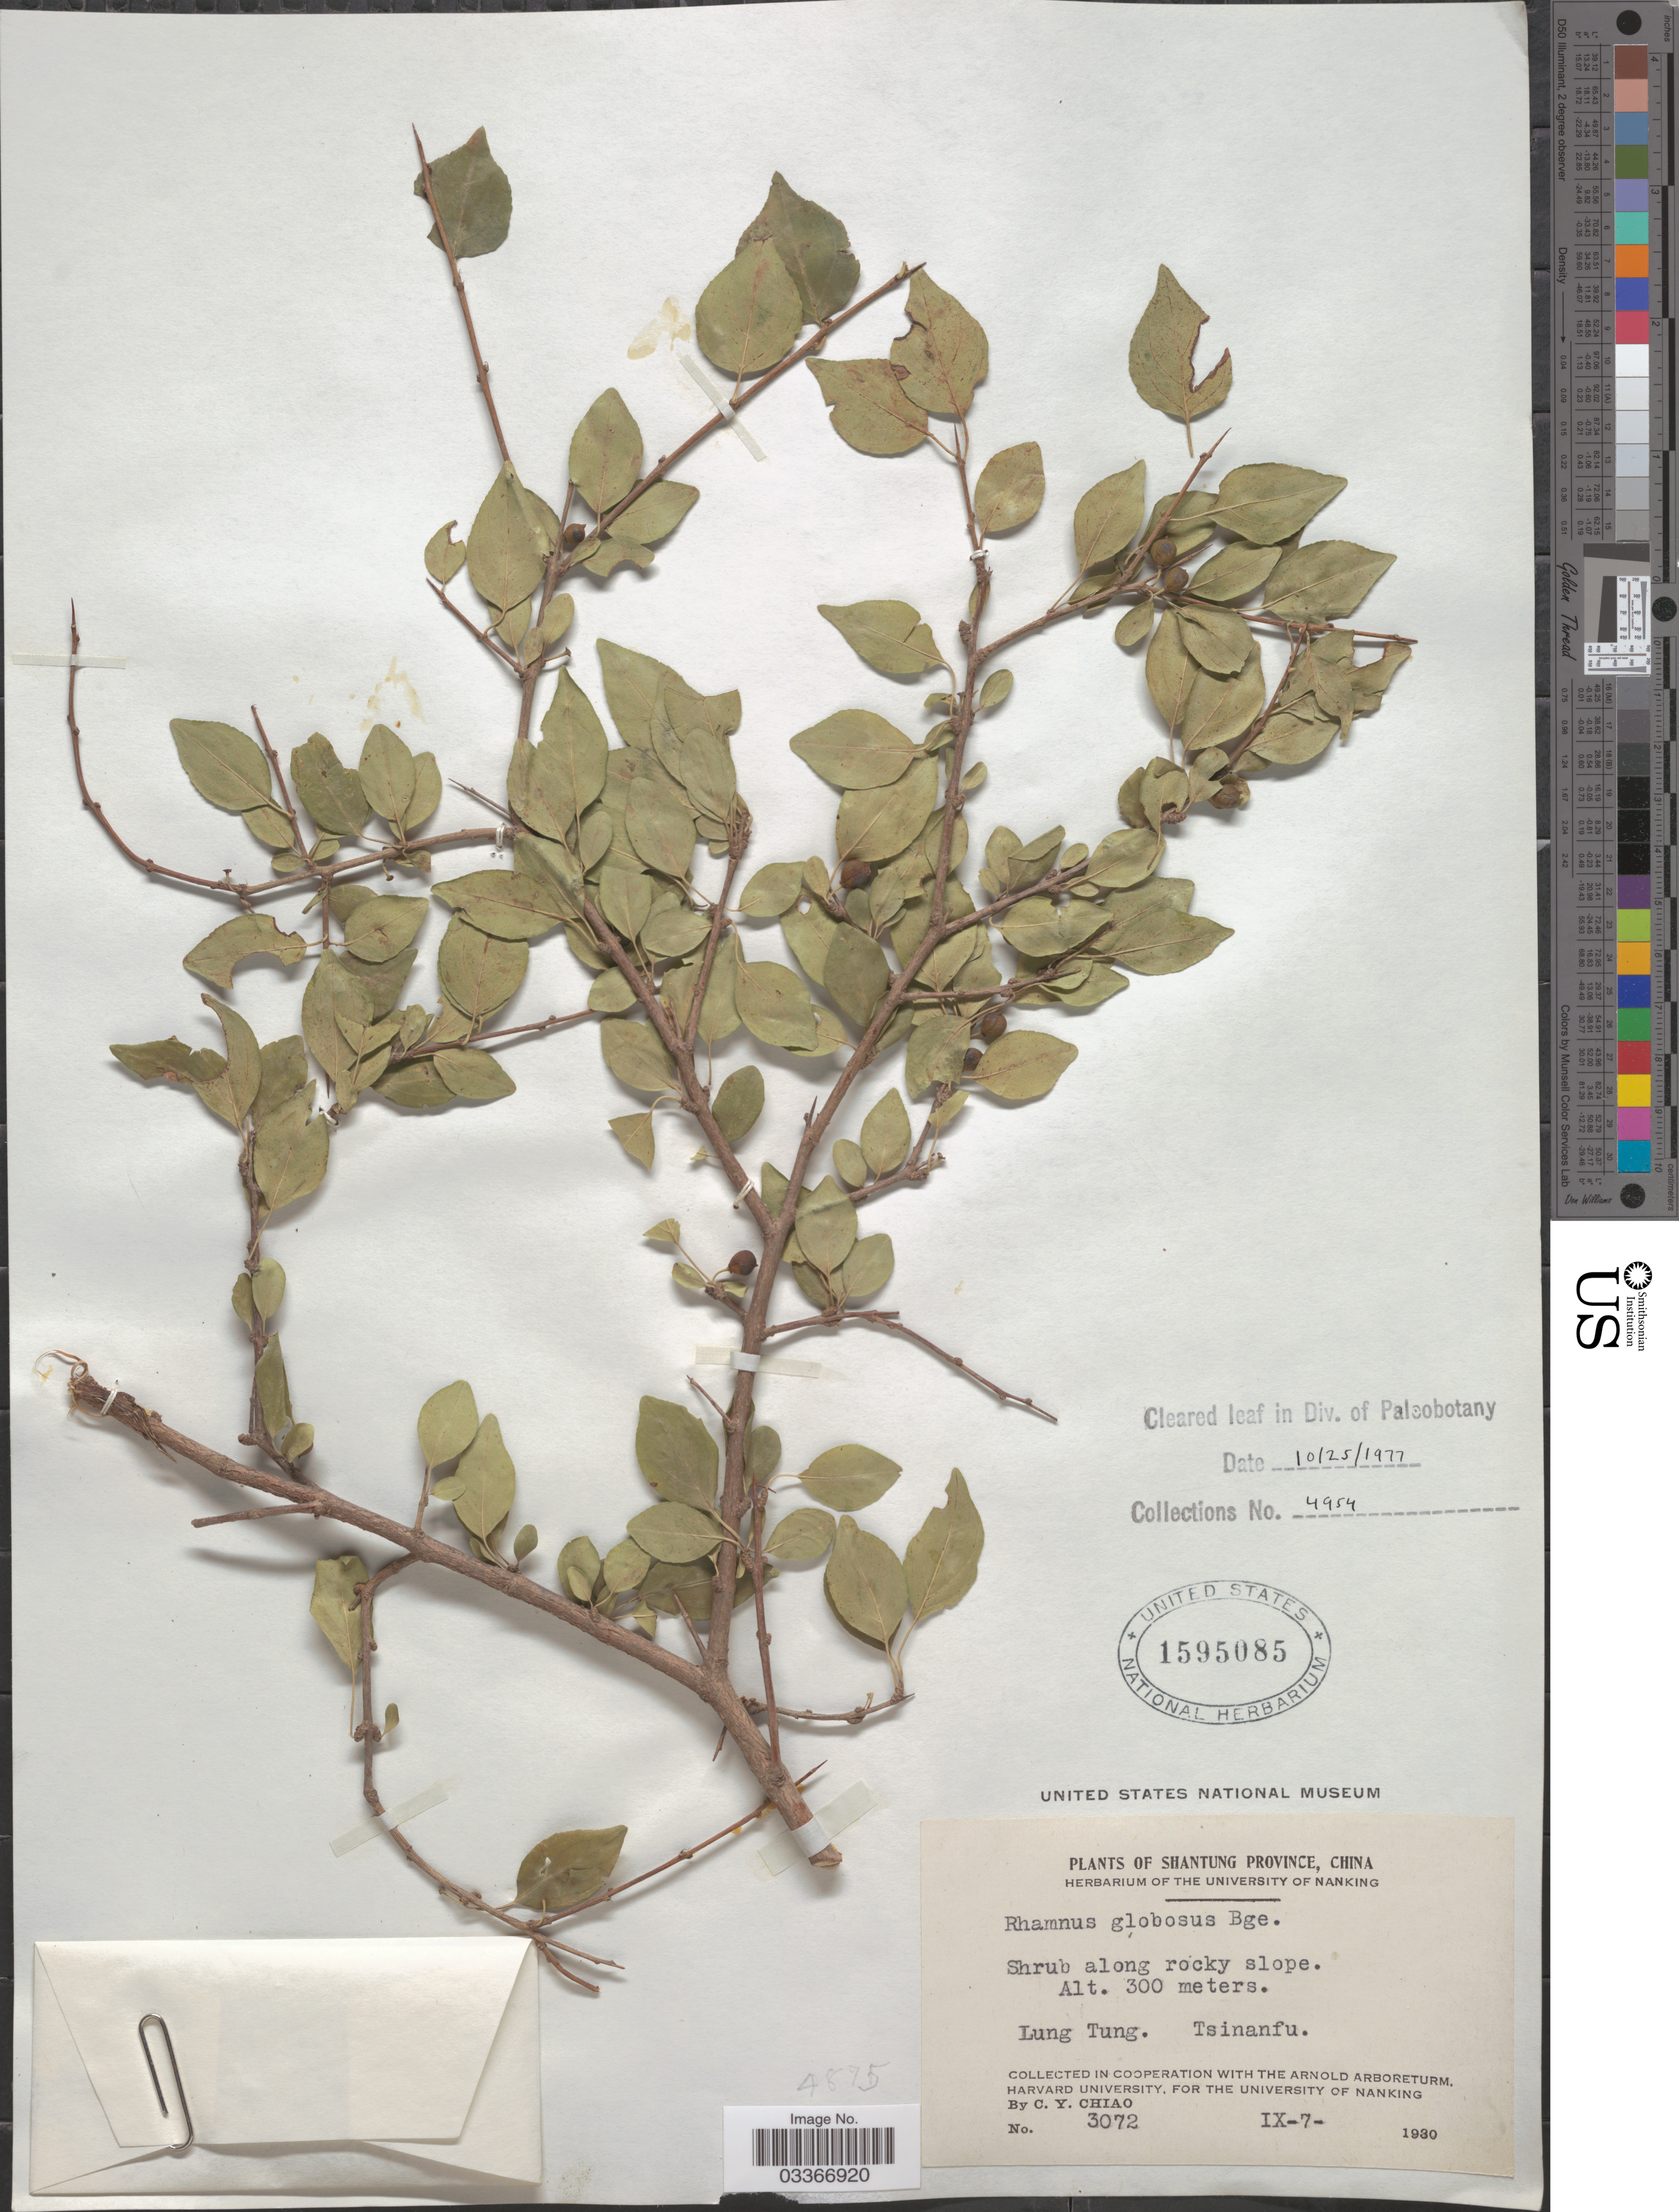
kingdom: Plantae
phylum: Tracheophyta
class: Magnoliopsida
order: Rosales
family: Rhamnaceae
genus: Rhamnus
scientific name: Rhamnus globosa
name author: Bunge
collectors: C. Y. Chiao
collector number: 3072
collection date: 1930-09-07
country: China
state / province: Shandong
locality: Shantung Province. Lung Tung. Tsinanfu.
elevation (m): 300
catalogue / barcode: US 1595085